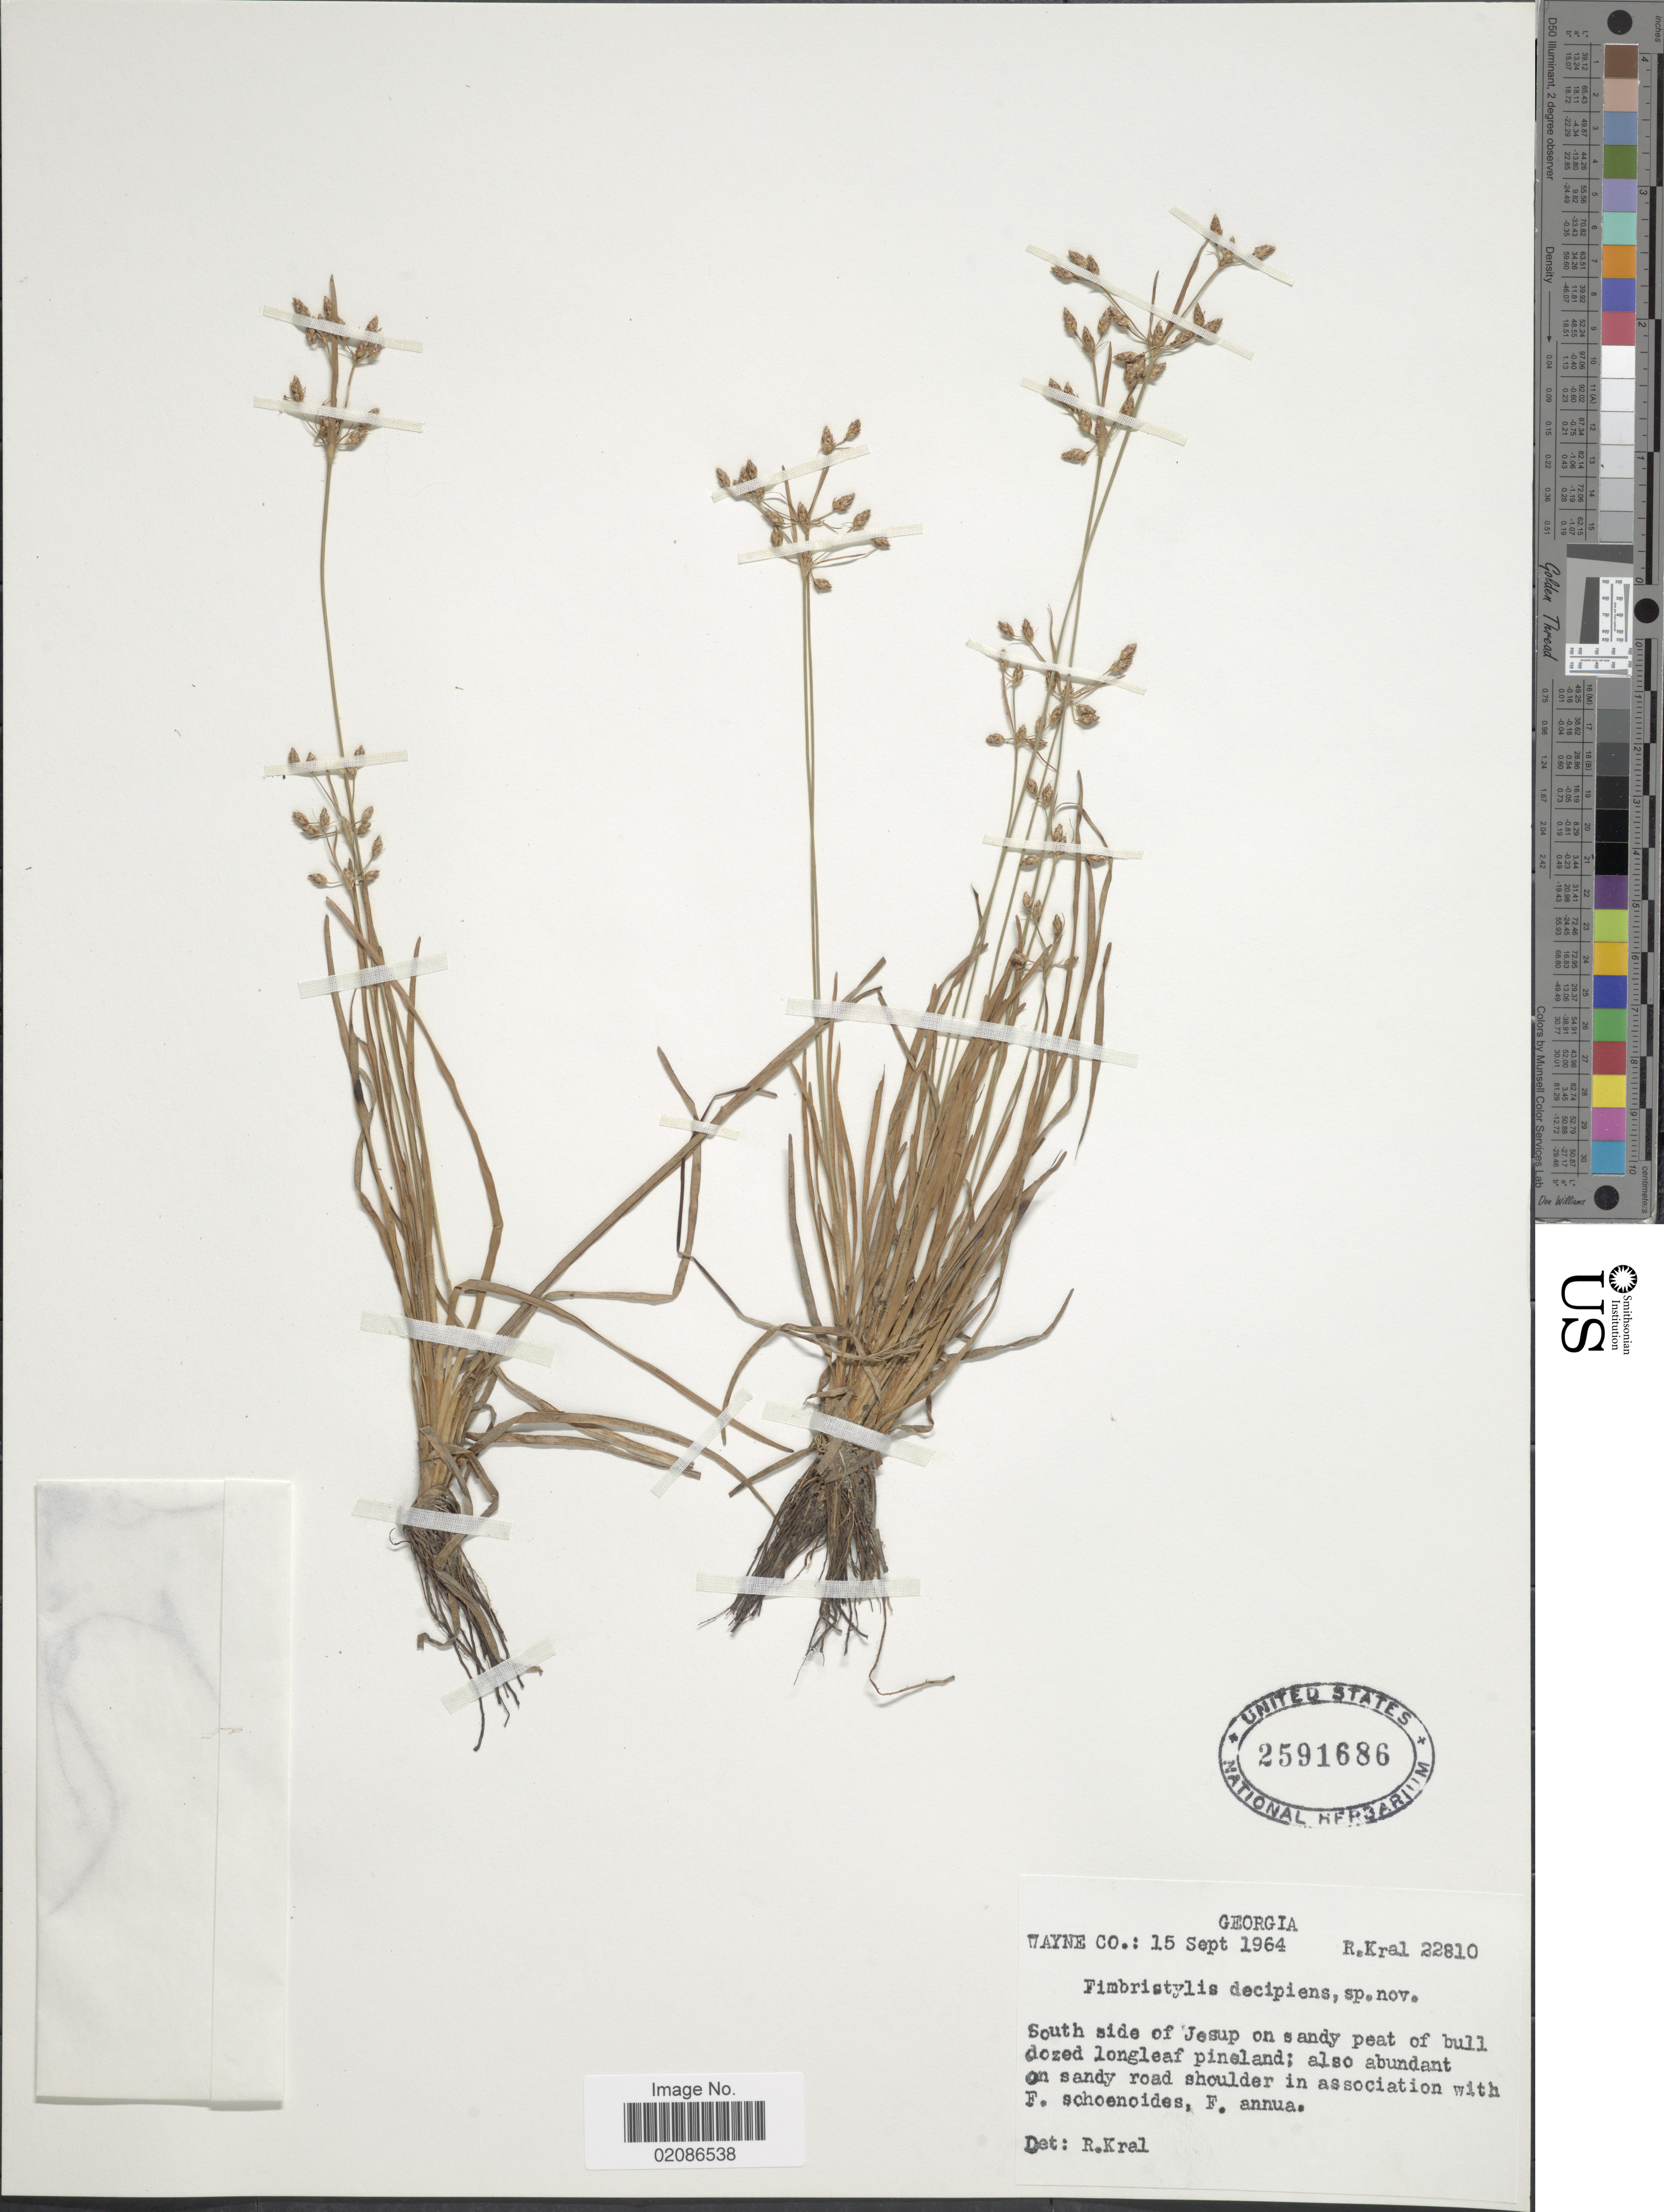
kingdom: Plantae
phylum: Tracheophyta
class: Liliopsida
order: Poales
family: Cyperaceae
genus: Fimbristylis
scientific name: Fimbristylis decipiens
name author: Kral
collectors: R. Kral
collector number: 22810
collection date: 1964-09-15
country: United States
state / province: Georgia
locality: Wayne Co; South side of Jesup on sandy peat of bull dozed longleaf pineland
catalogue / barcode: US 2591686